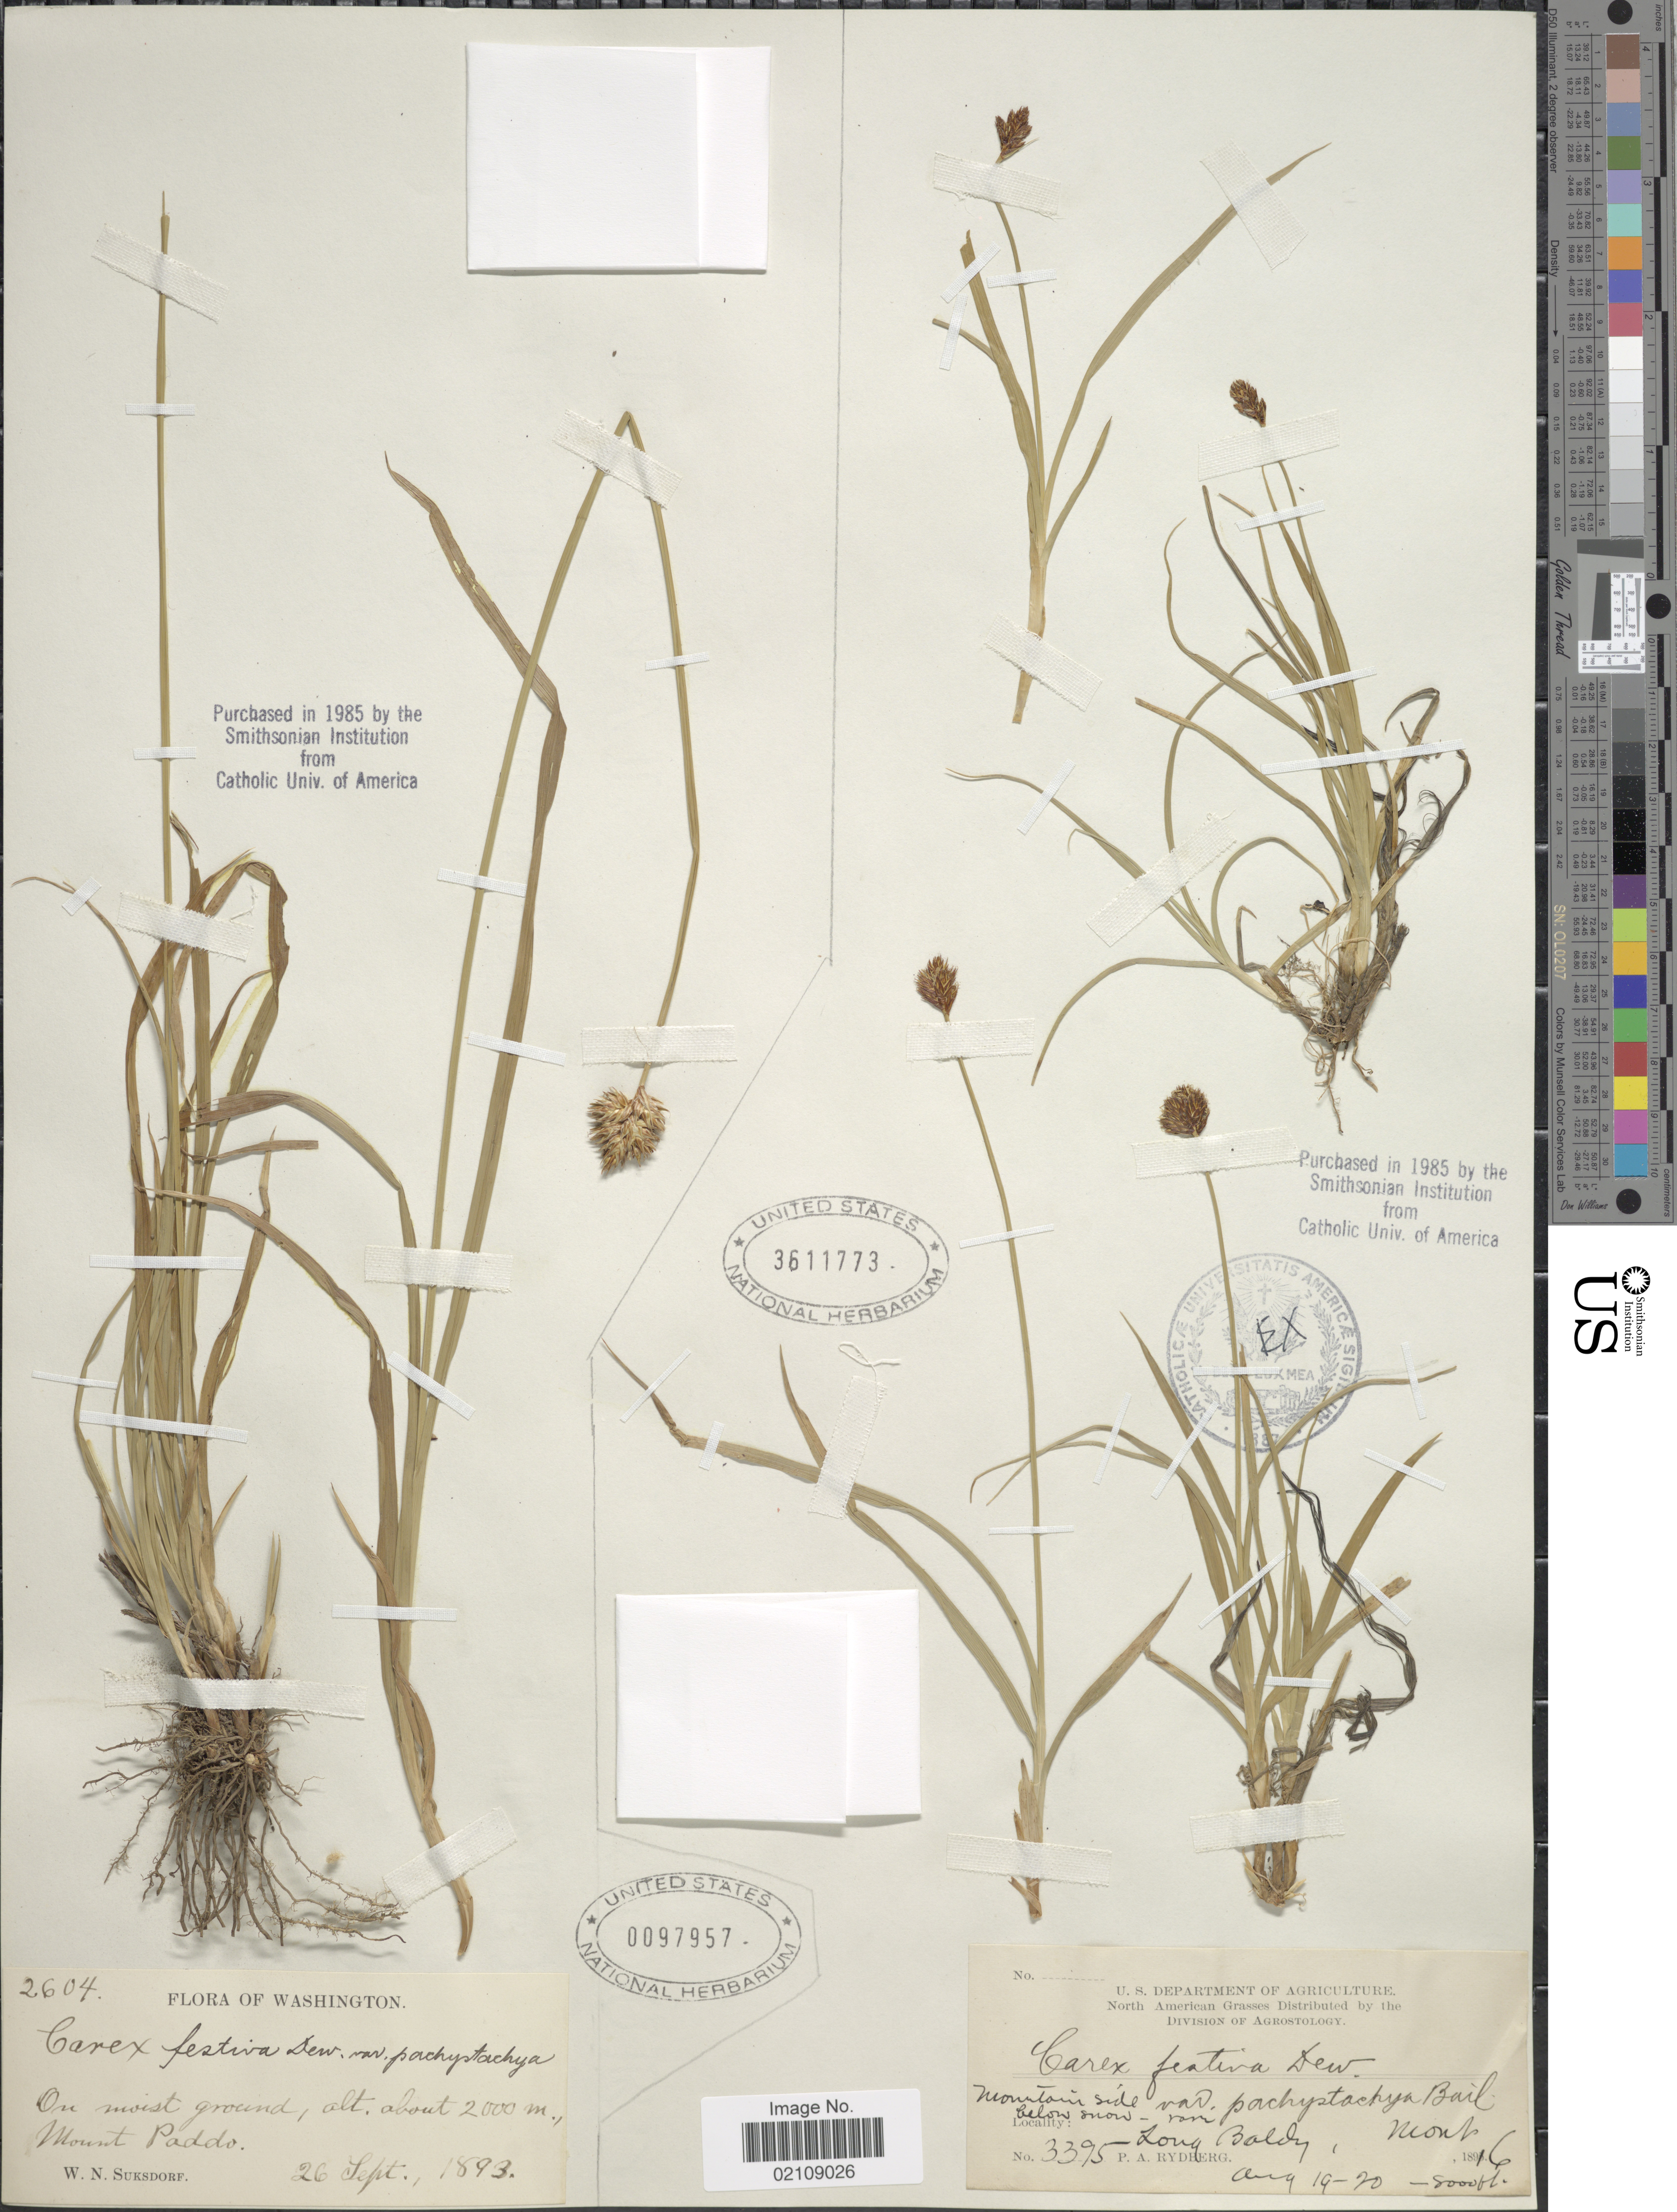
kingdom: Plantae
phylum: Tracheophyta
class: Liliopsida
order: Poales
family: Cyperaceae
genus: Carex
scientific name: Carex pachycarpa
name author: Mack.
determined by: Zika, P. F., (WTU)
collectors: P. A. Rydberg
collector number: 3395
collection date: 1896-08-19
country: United States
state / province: Montana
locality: Long Baldy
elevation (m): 2438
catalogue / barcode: US 3611773